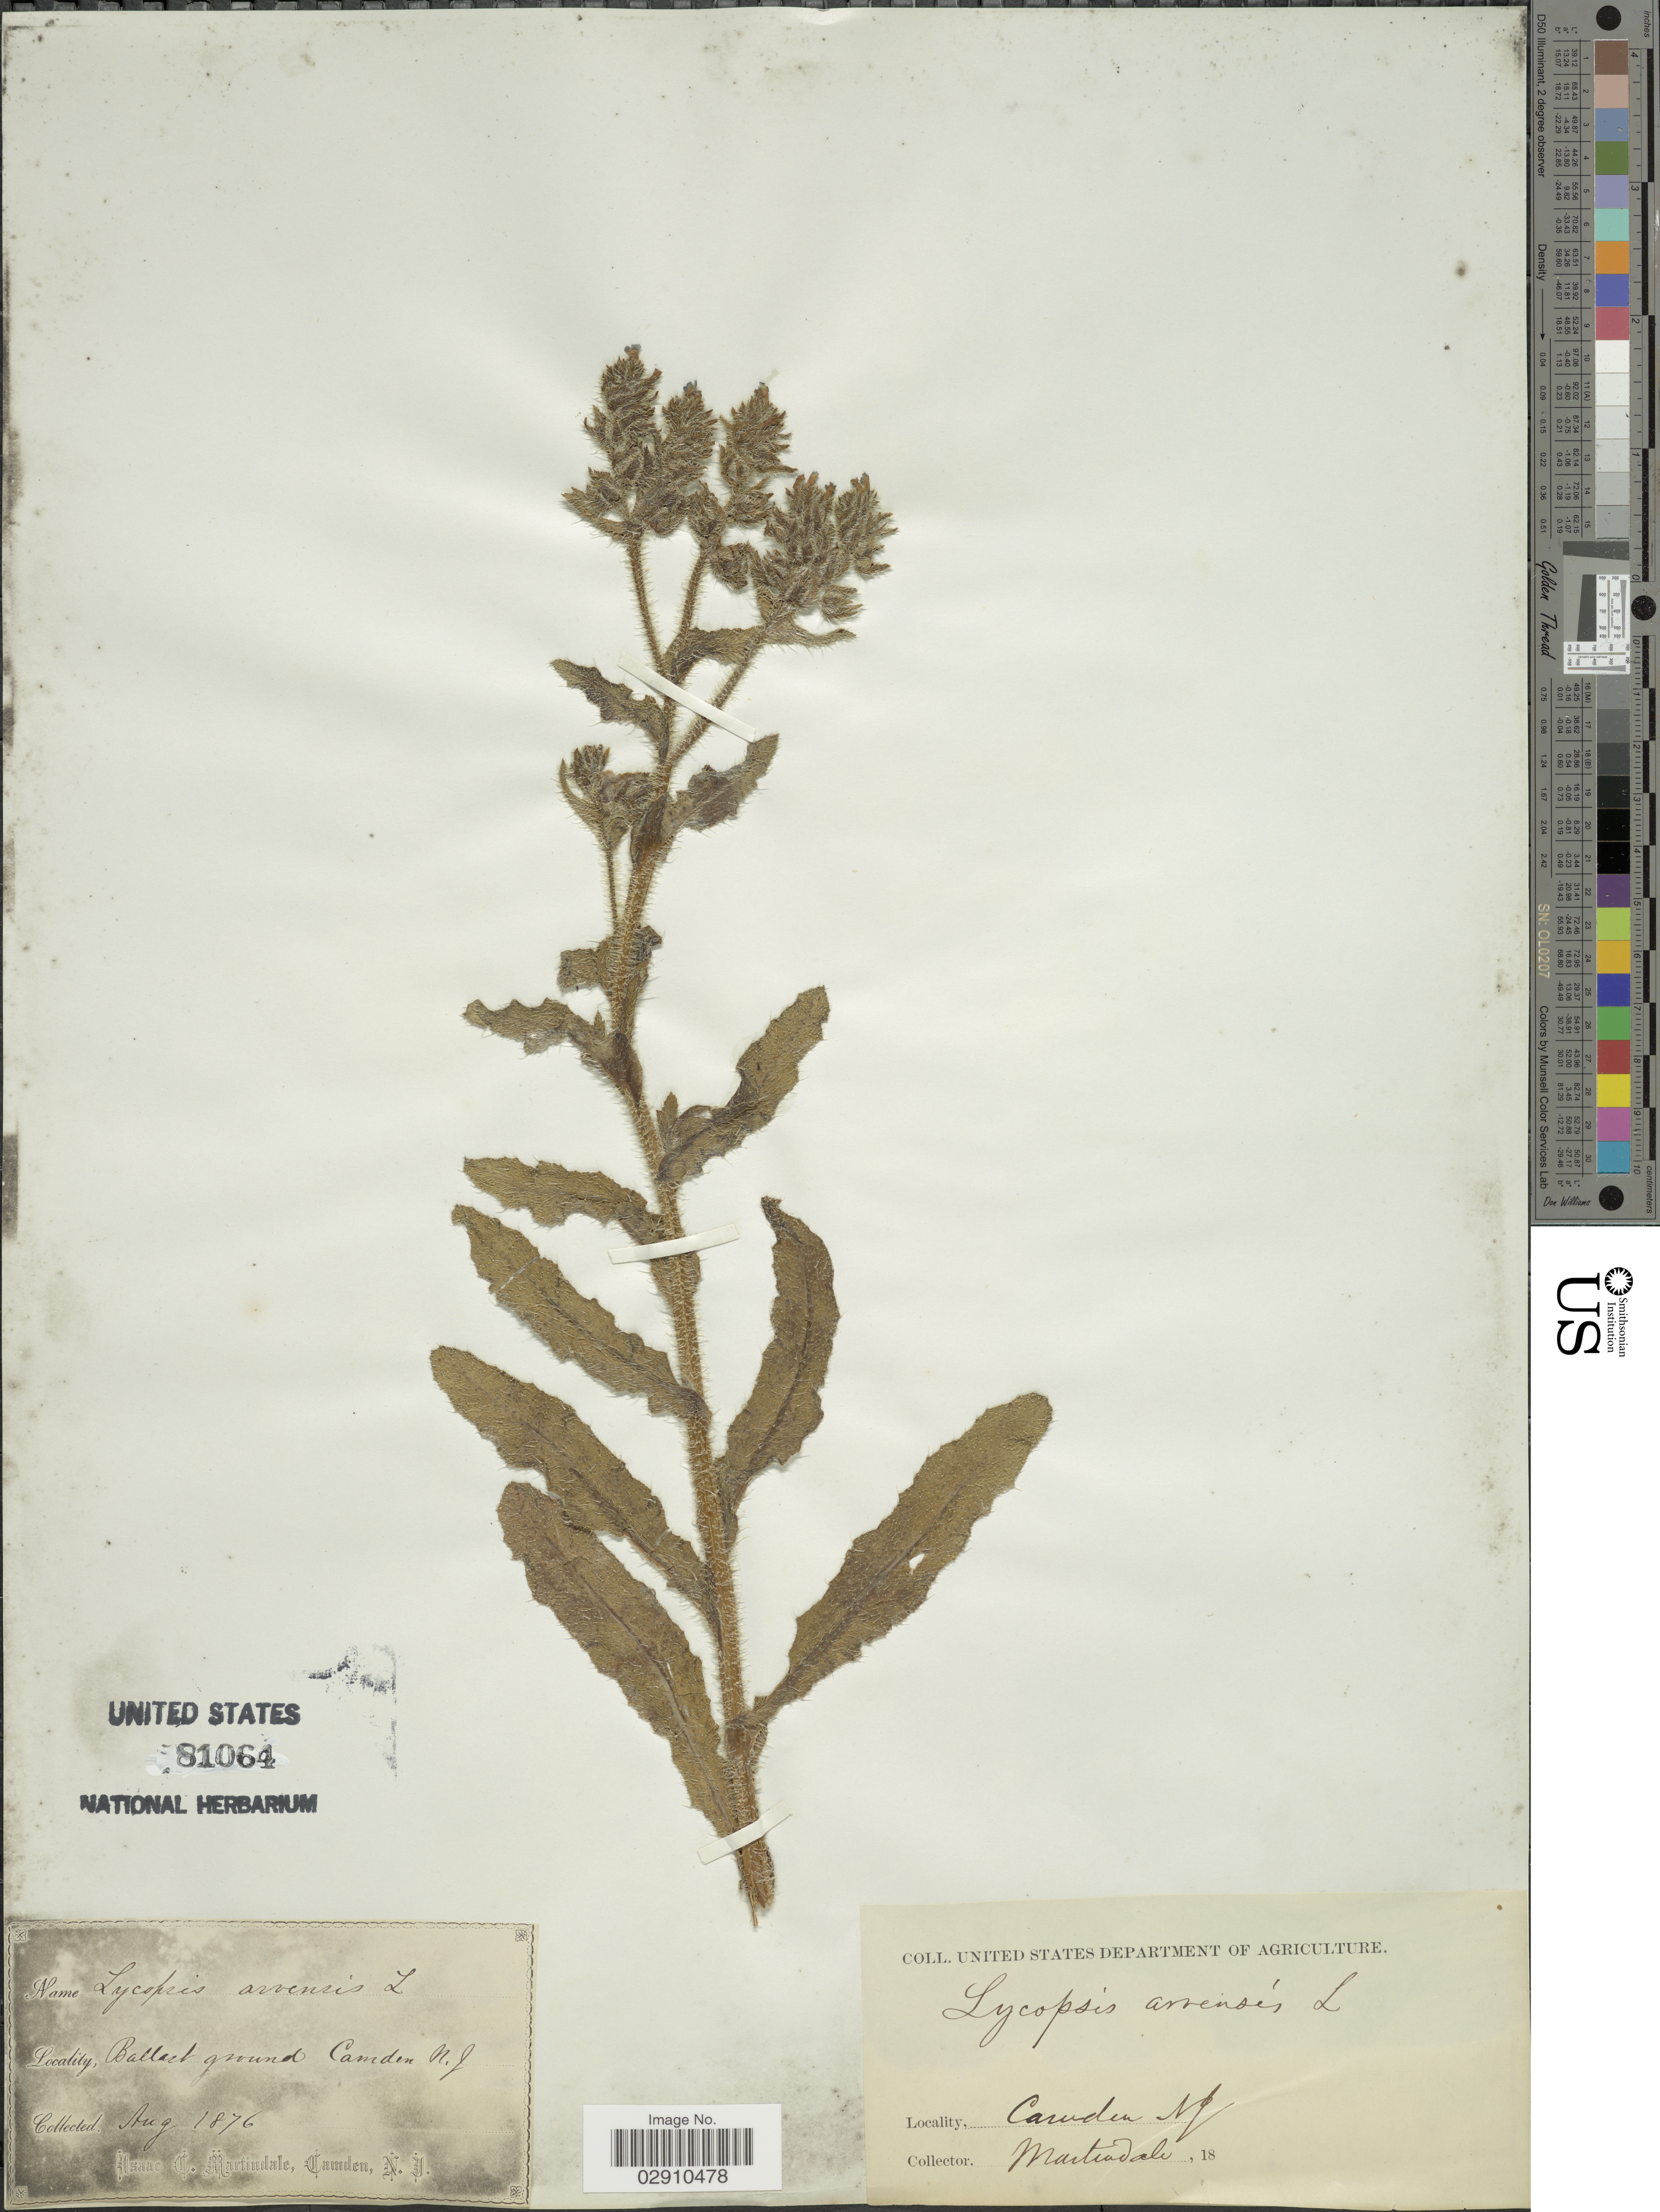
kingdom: Plantae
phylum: Tracheophyta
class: Magnoliopsida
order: Boraginales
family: Boraginaceae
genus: Lycopsis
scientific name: Lycopsis arvensis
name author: L.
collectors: I. C. Martindale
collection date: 1876-08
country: United States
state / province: New Jersey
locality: Ballast ground, Camden, NJ.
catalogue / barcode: US 81064